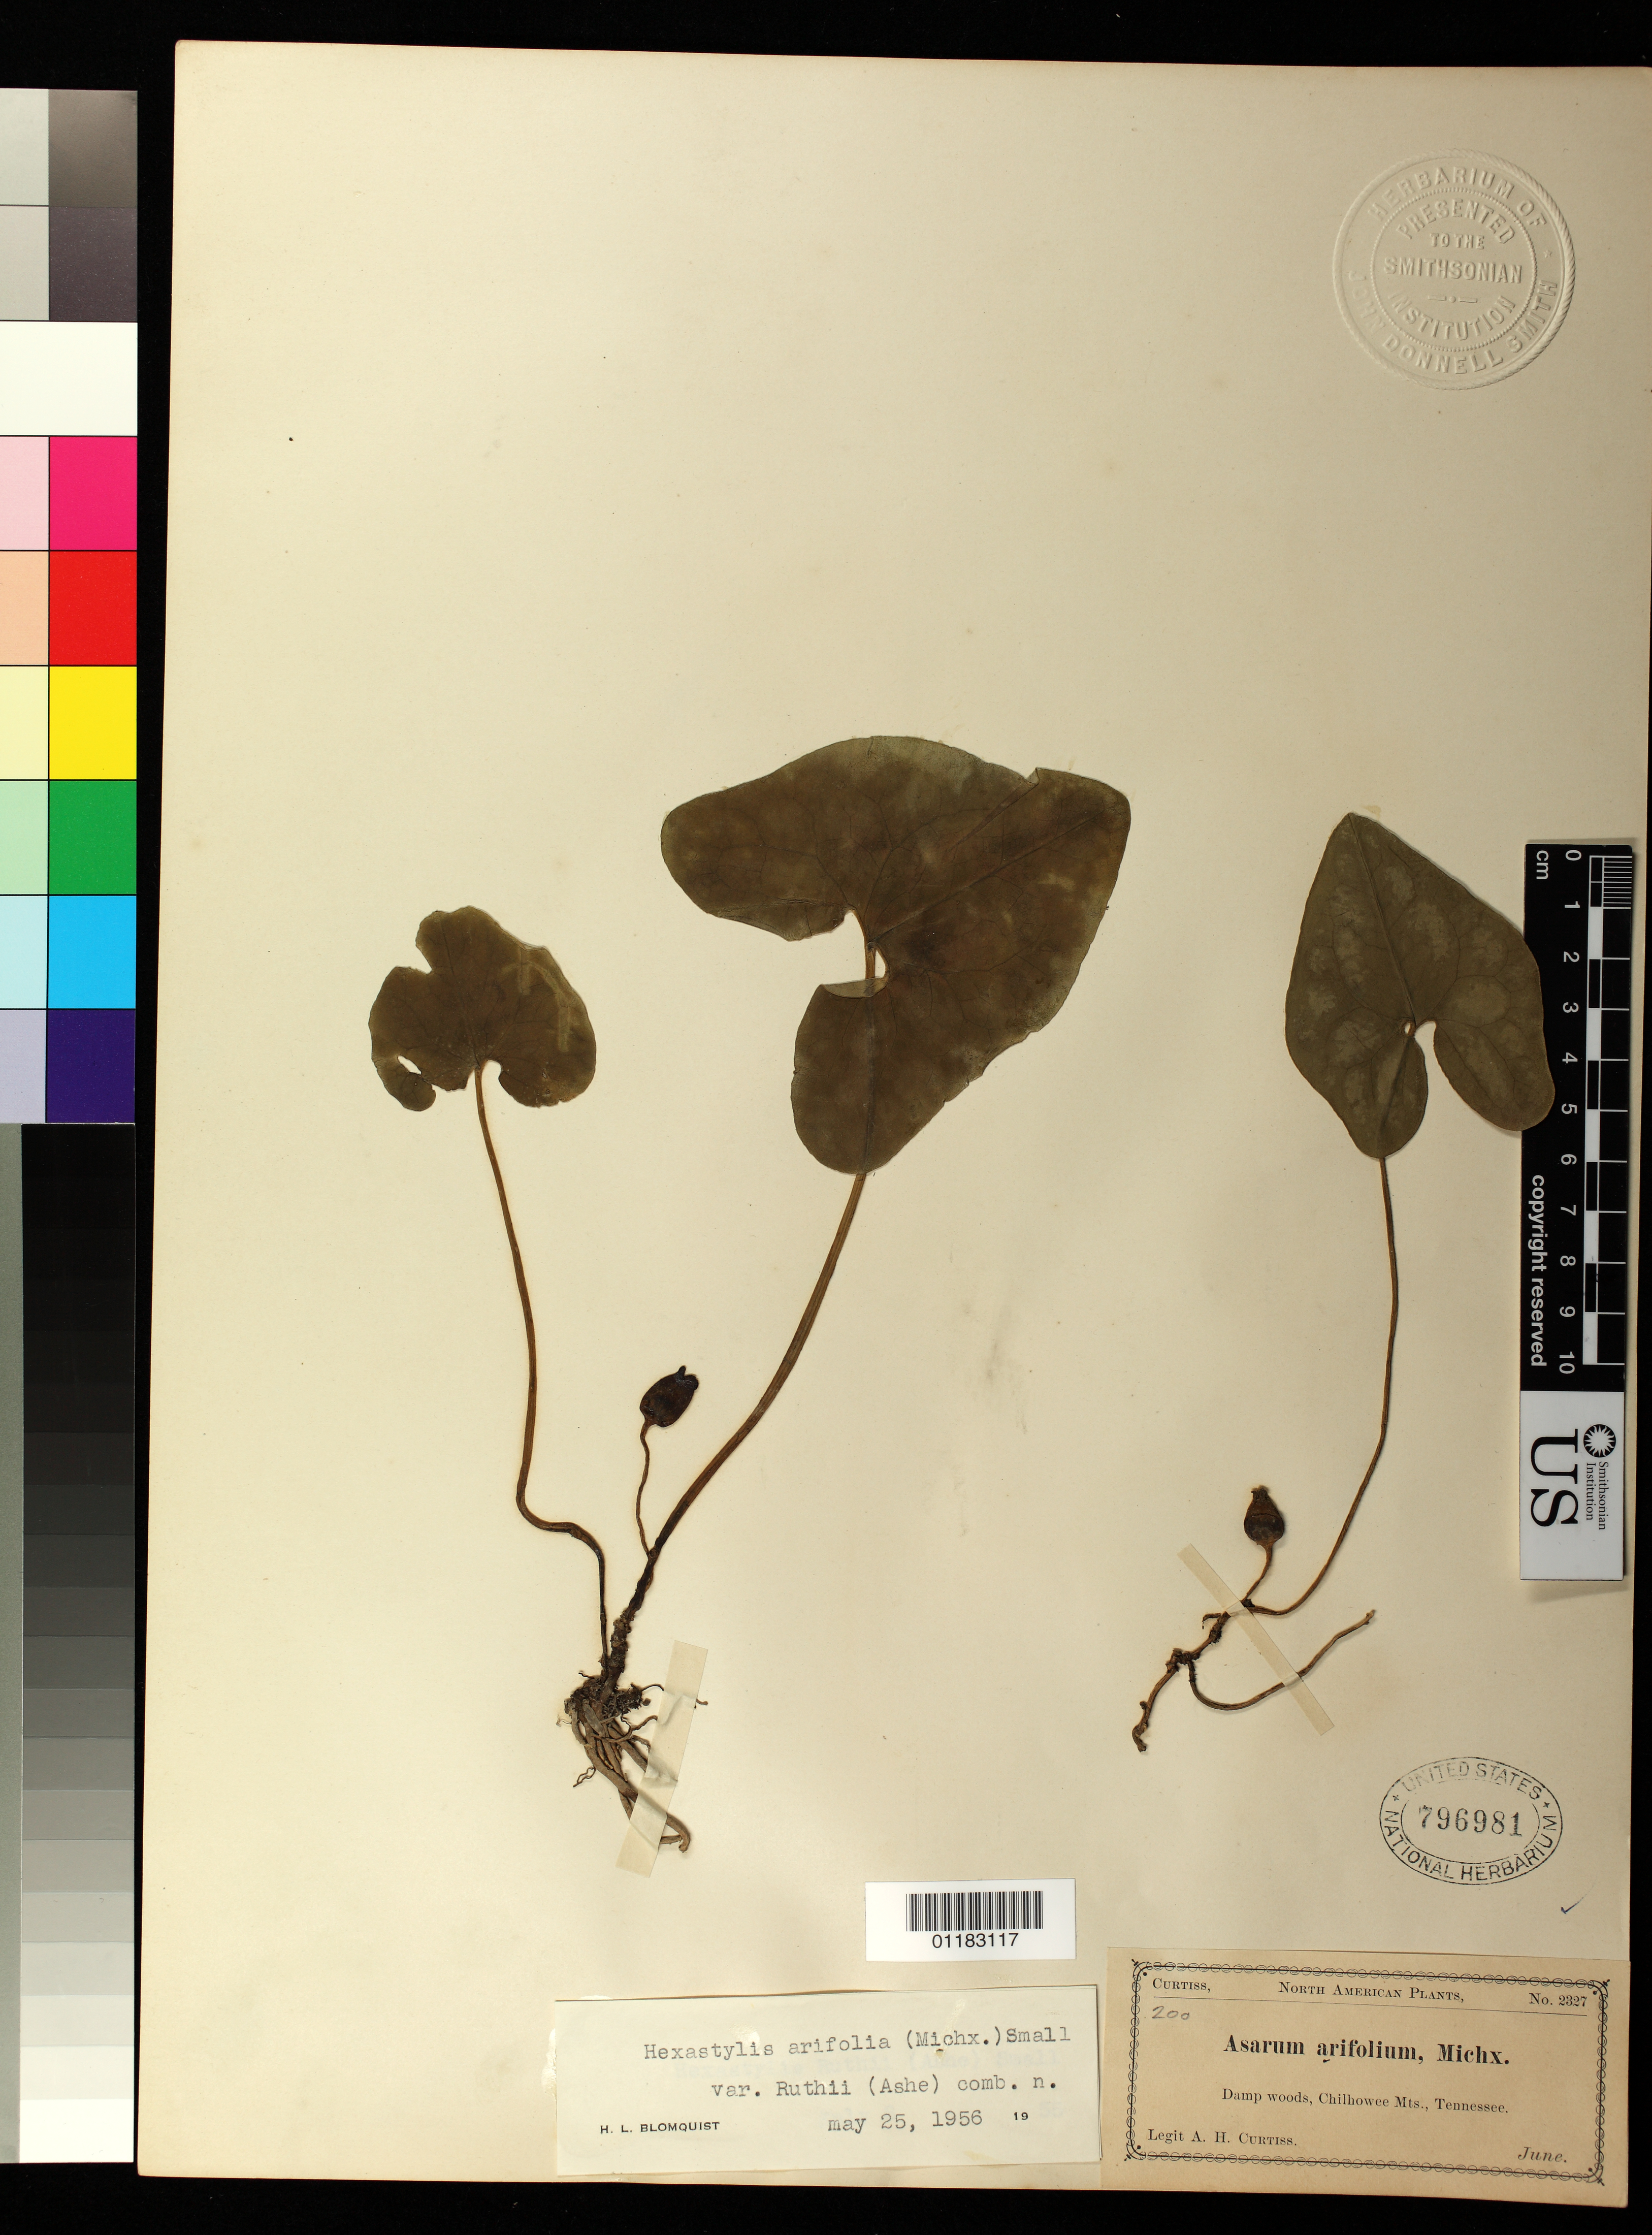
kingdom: Plantae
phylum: Tracheophyta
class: Magnoliopsida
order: Piperales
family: Aristolochiaceae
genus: Hexastylis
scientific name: Hexastylis ruthii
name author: Small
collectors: A. H. Curtiss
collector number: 2327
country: United States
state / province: Tennessee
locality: Chilhowee Mountains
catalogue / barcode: US 796981